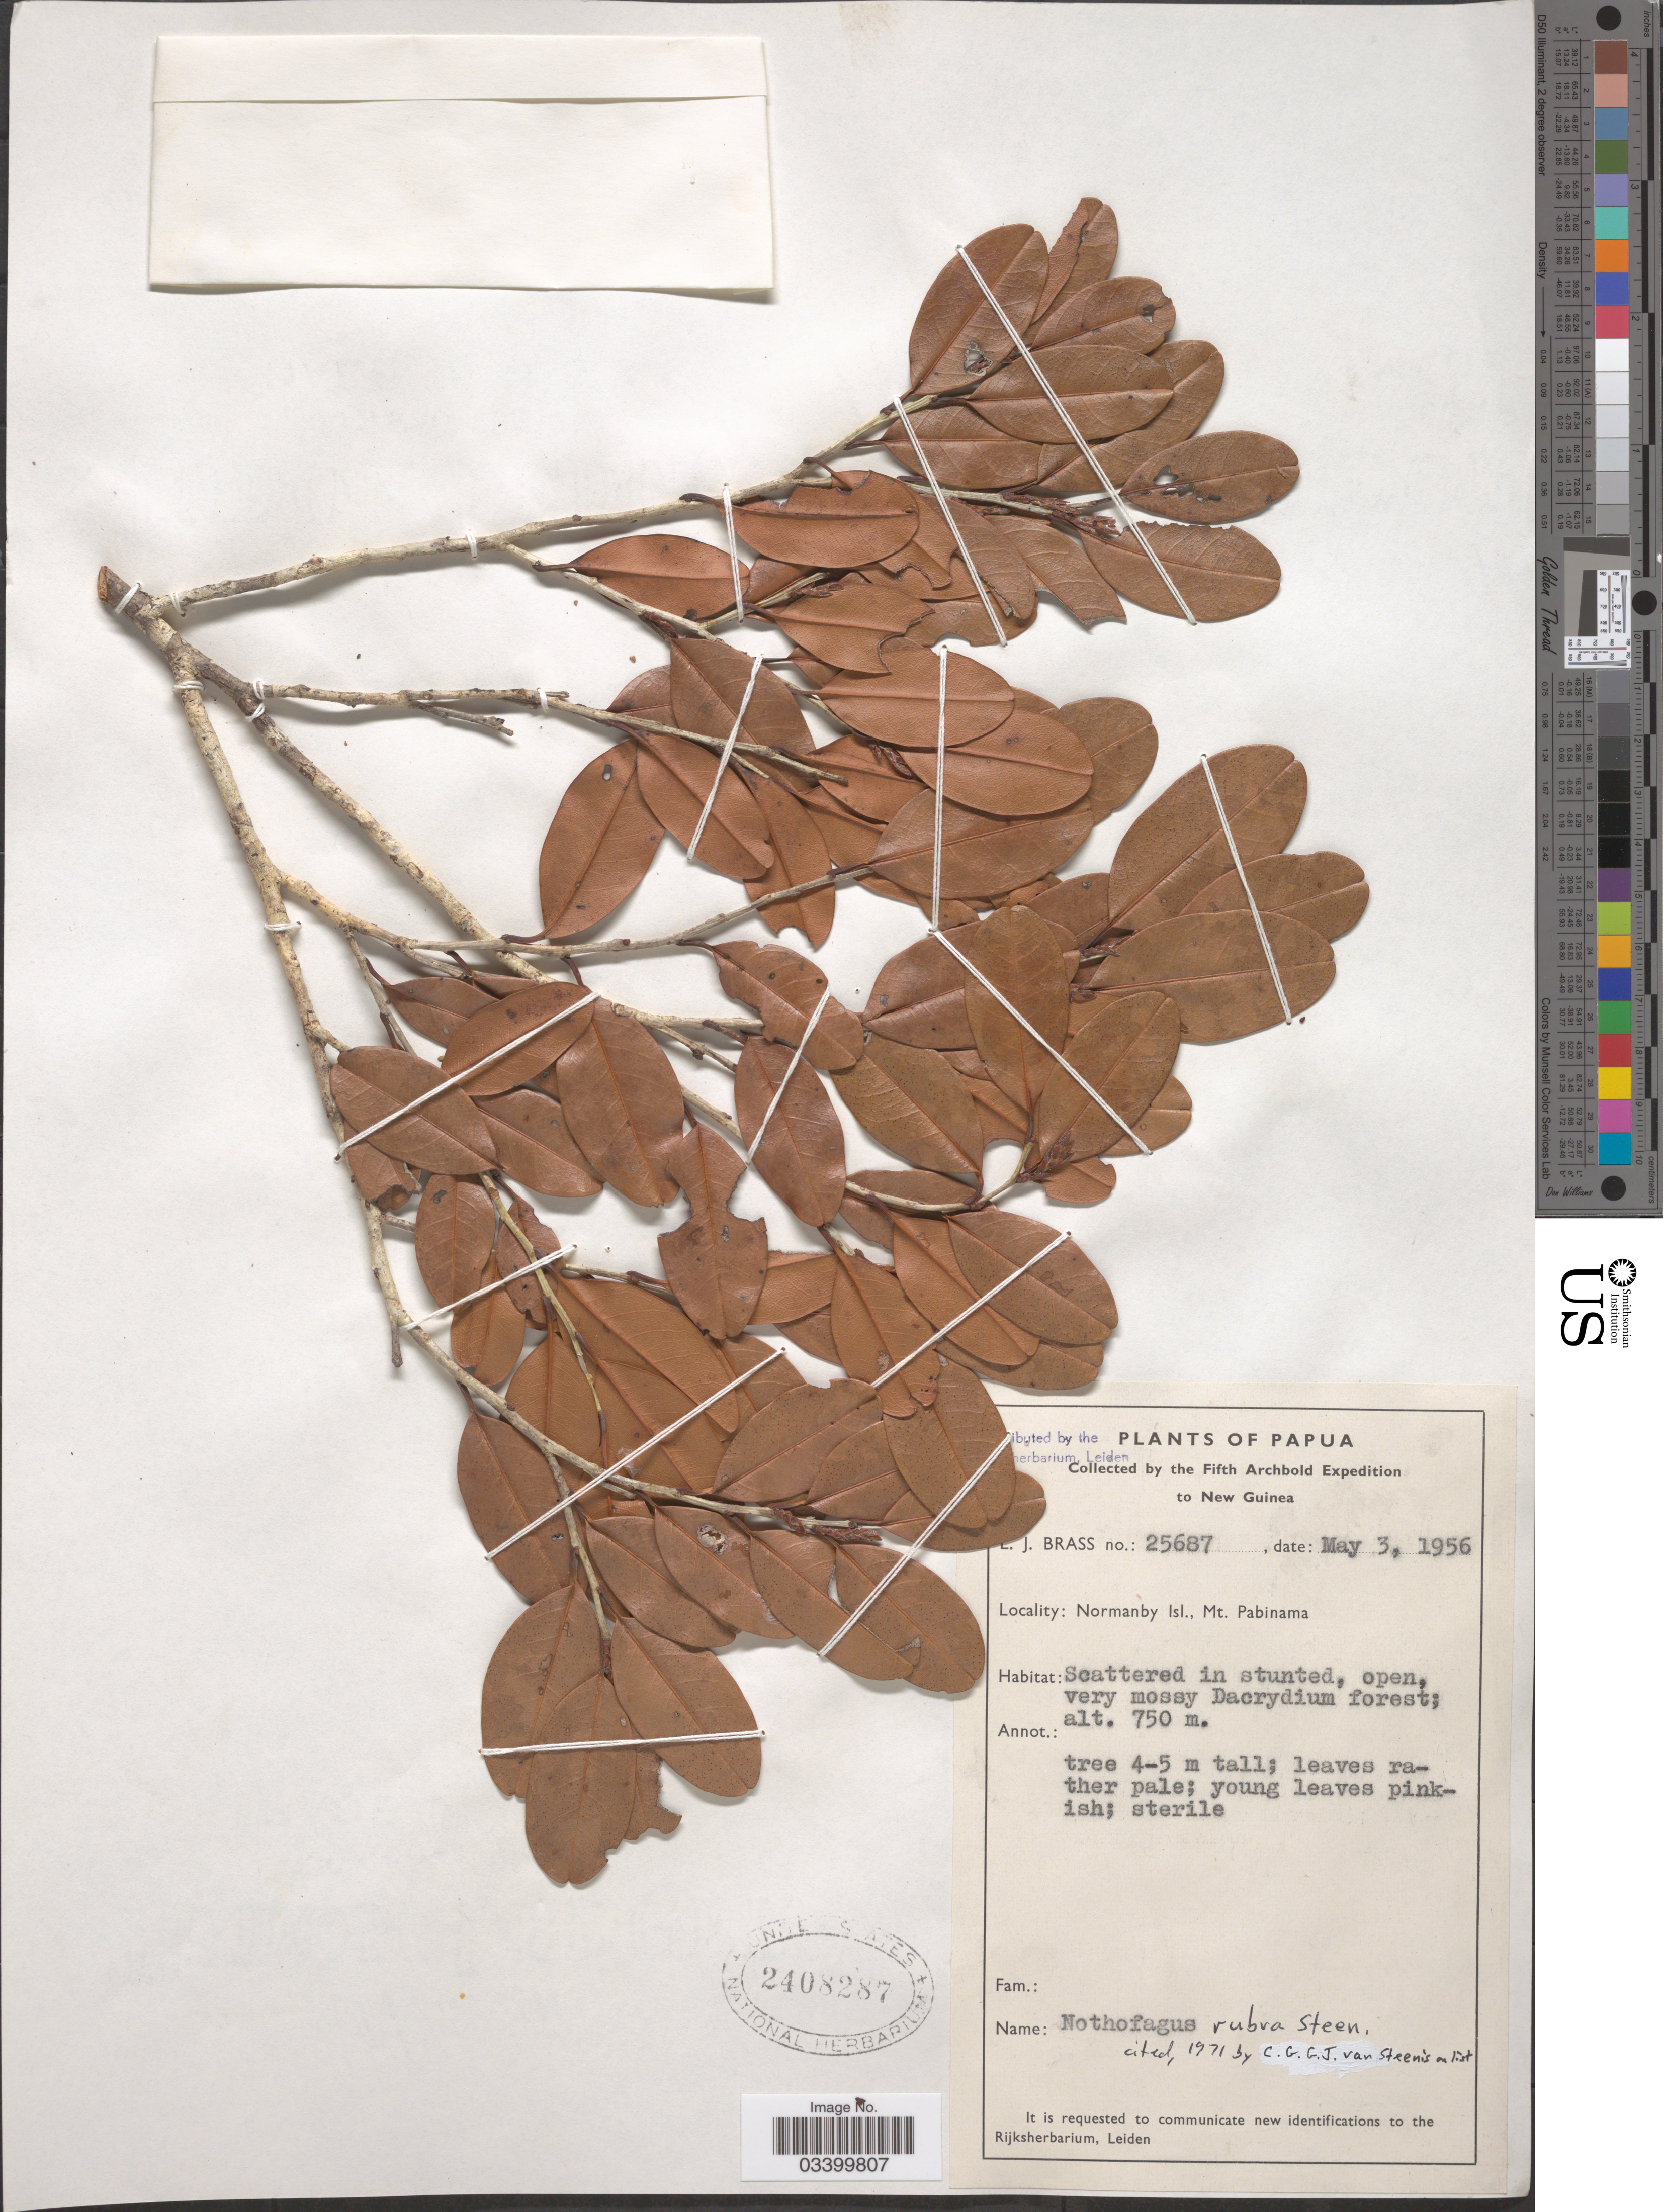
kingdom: Plantae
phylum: Tracheophyta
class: Magnoliopsida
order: Fagales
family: Nothofagaceae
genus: Nothofagus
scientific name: Nothofagus rubra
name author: Steenis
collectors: L. J. Brass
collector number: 25687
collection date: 1956-05-03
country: Papua New Guinea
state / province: Milne Bay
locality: Papua. New Guinea. Normanby Isl., Mt. Pabinama.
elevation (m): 750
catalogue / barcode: US 2408287